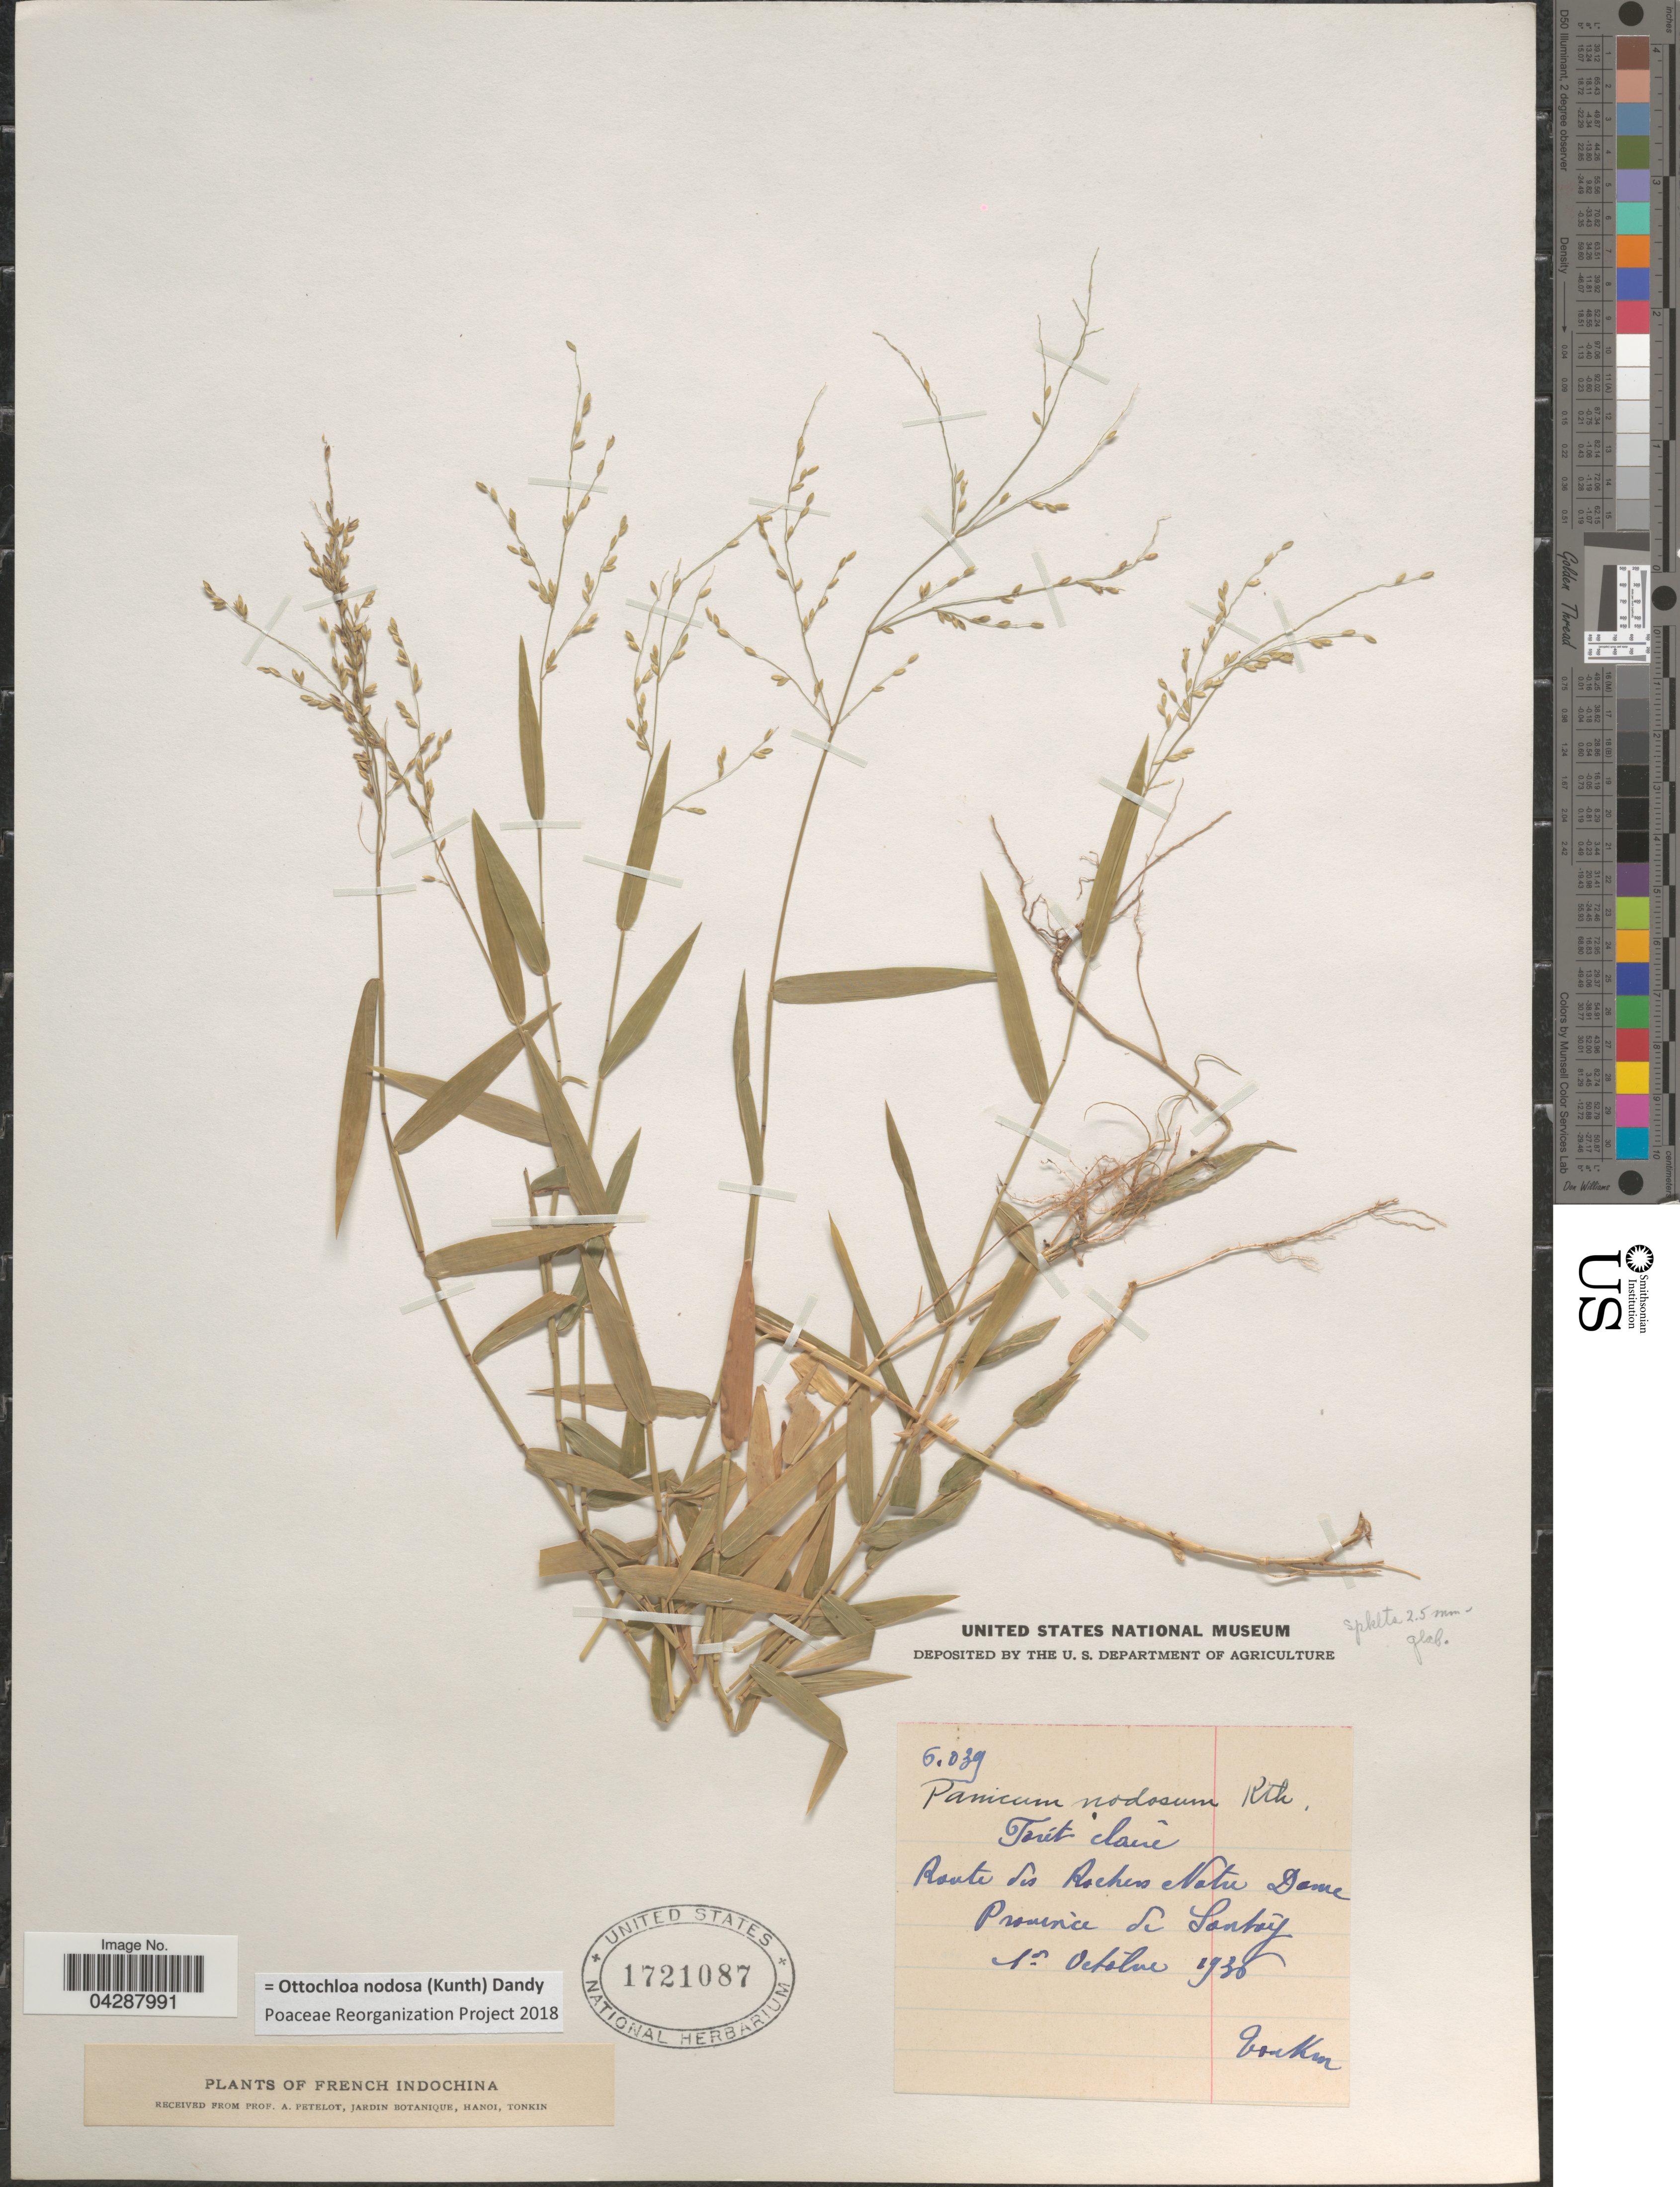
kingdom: Plantae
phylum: Tracheophyta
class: Liliopsida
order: Poales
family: Poaceae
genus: Ottochloa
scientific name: Ottochloa nodosa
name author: (Kunth) Dandy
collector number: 6039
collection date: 1936-10-01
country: Vietnam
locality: French Indochina. Forêt claire. Route des Rochers Natu Dame. Province de Sontay. Tonkin.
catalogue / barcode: US 1721087